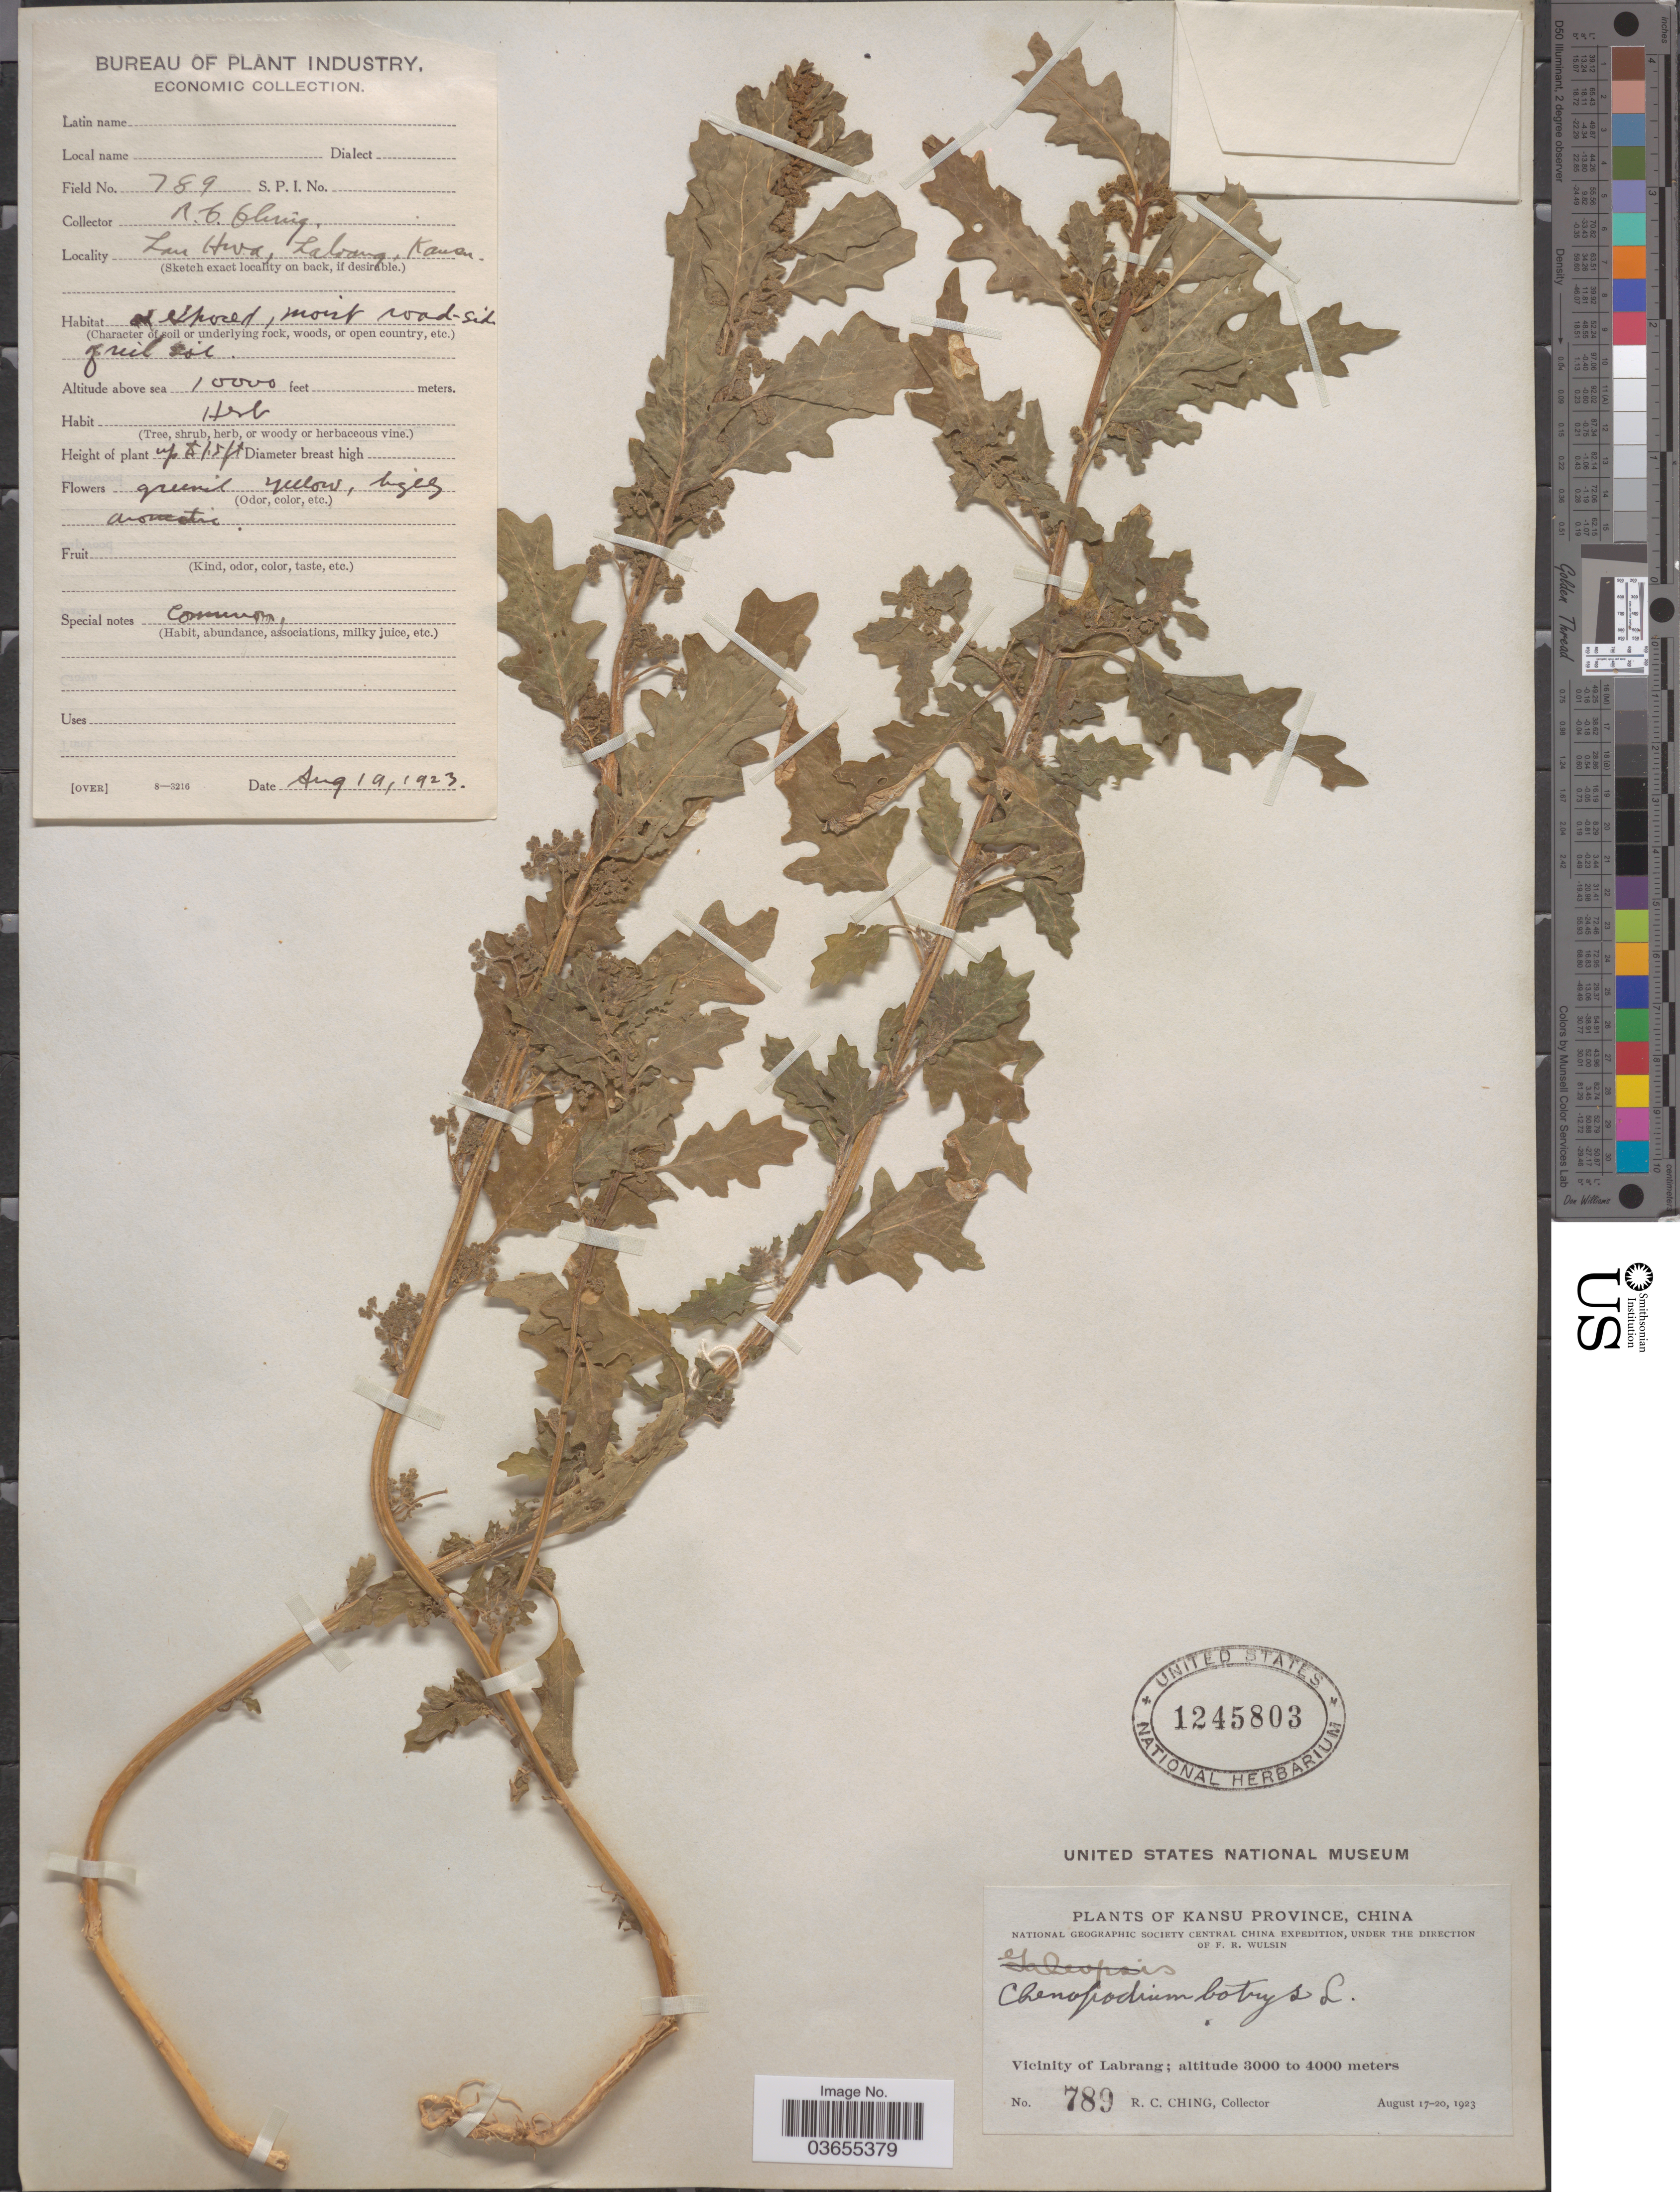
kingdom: Plantae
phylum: Tracheophyta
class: Magnoliopsida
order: Caryophyllales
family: Amaranthaceae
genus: Chenopodium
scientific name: Chenopodium botrys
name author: L.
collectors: R. C. Ching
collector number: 789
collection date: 1923-08-19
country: China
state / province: Gansu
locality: Kansu Province. Vicinity of Labrang. Lau Hwa.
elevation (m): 3048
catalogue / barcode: US 1245803